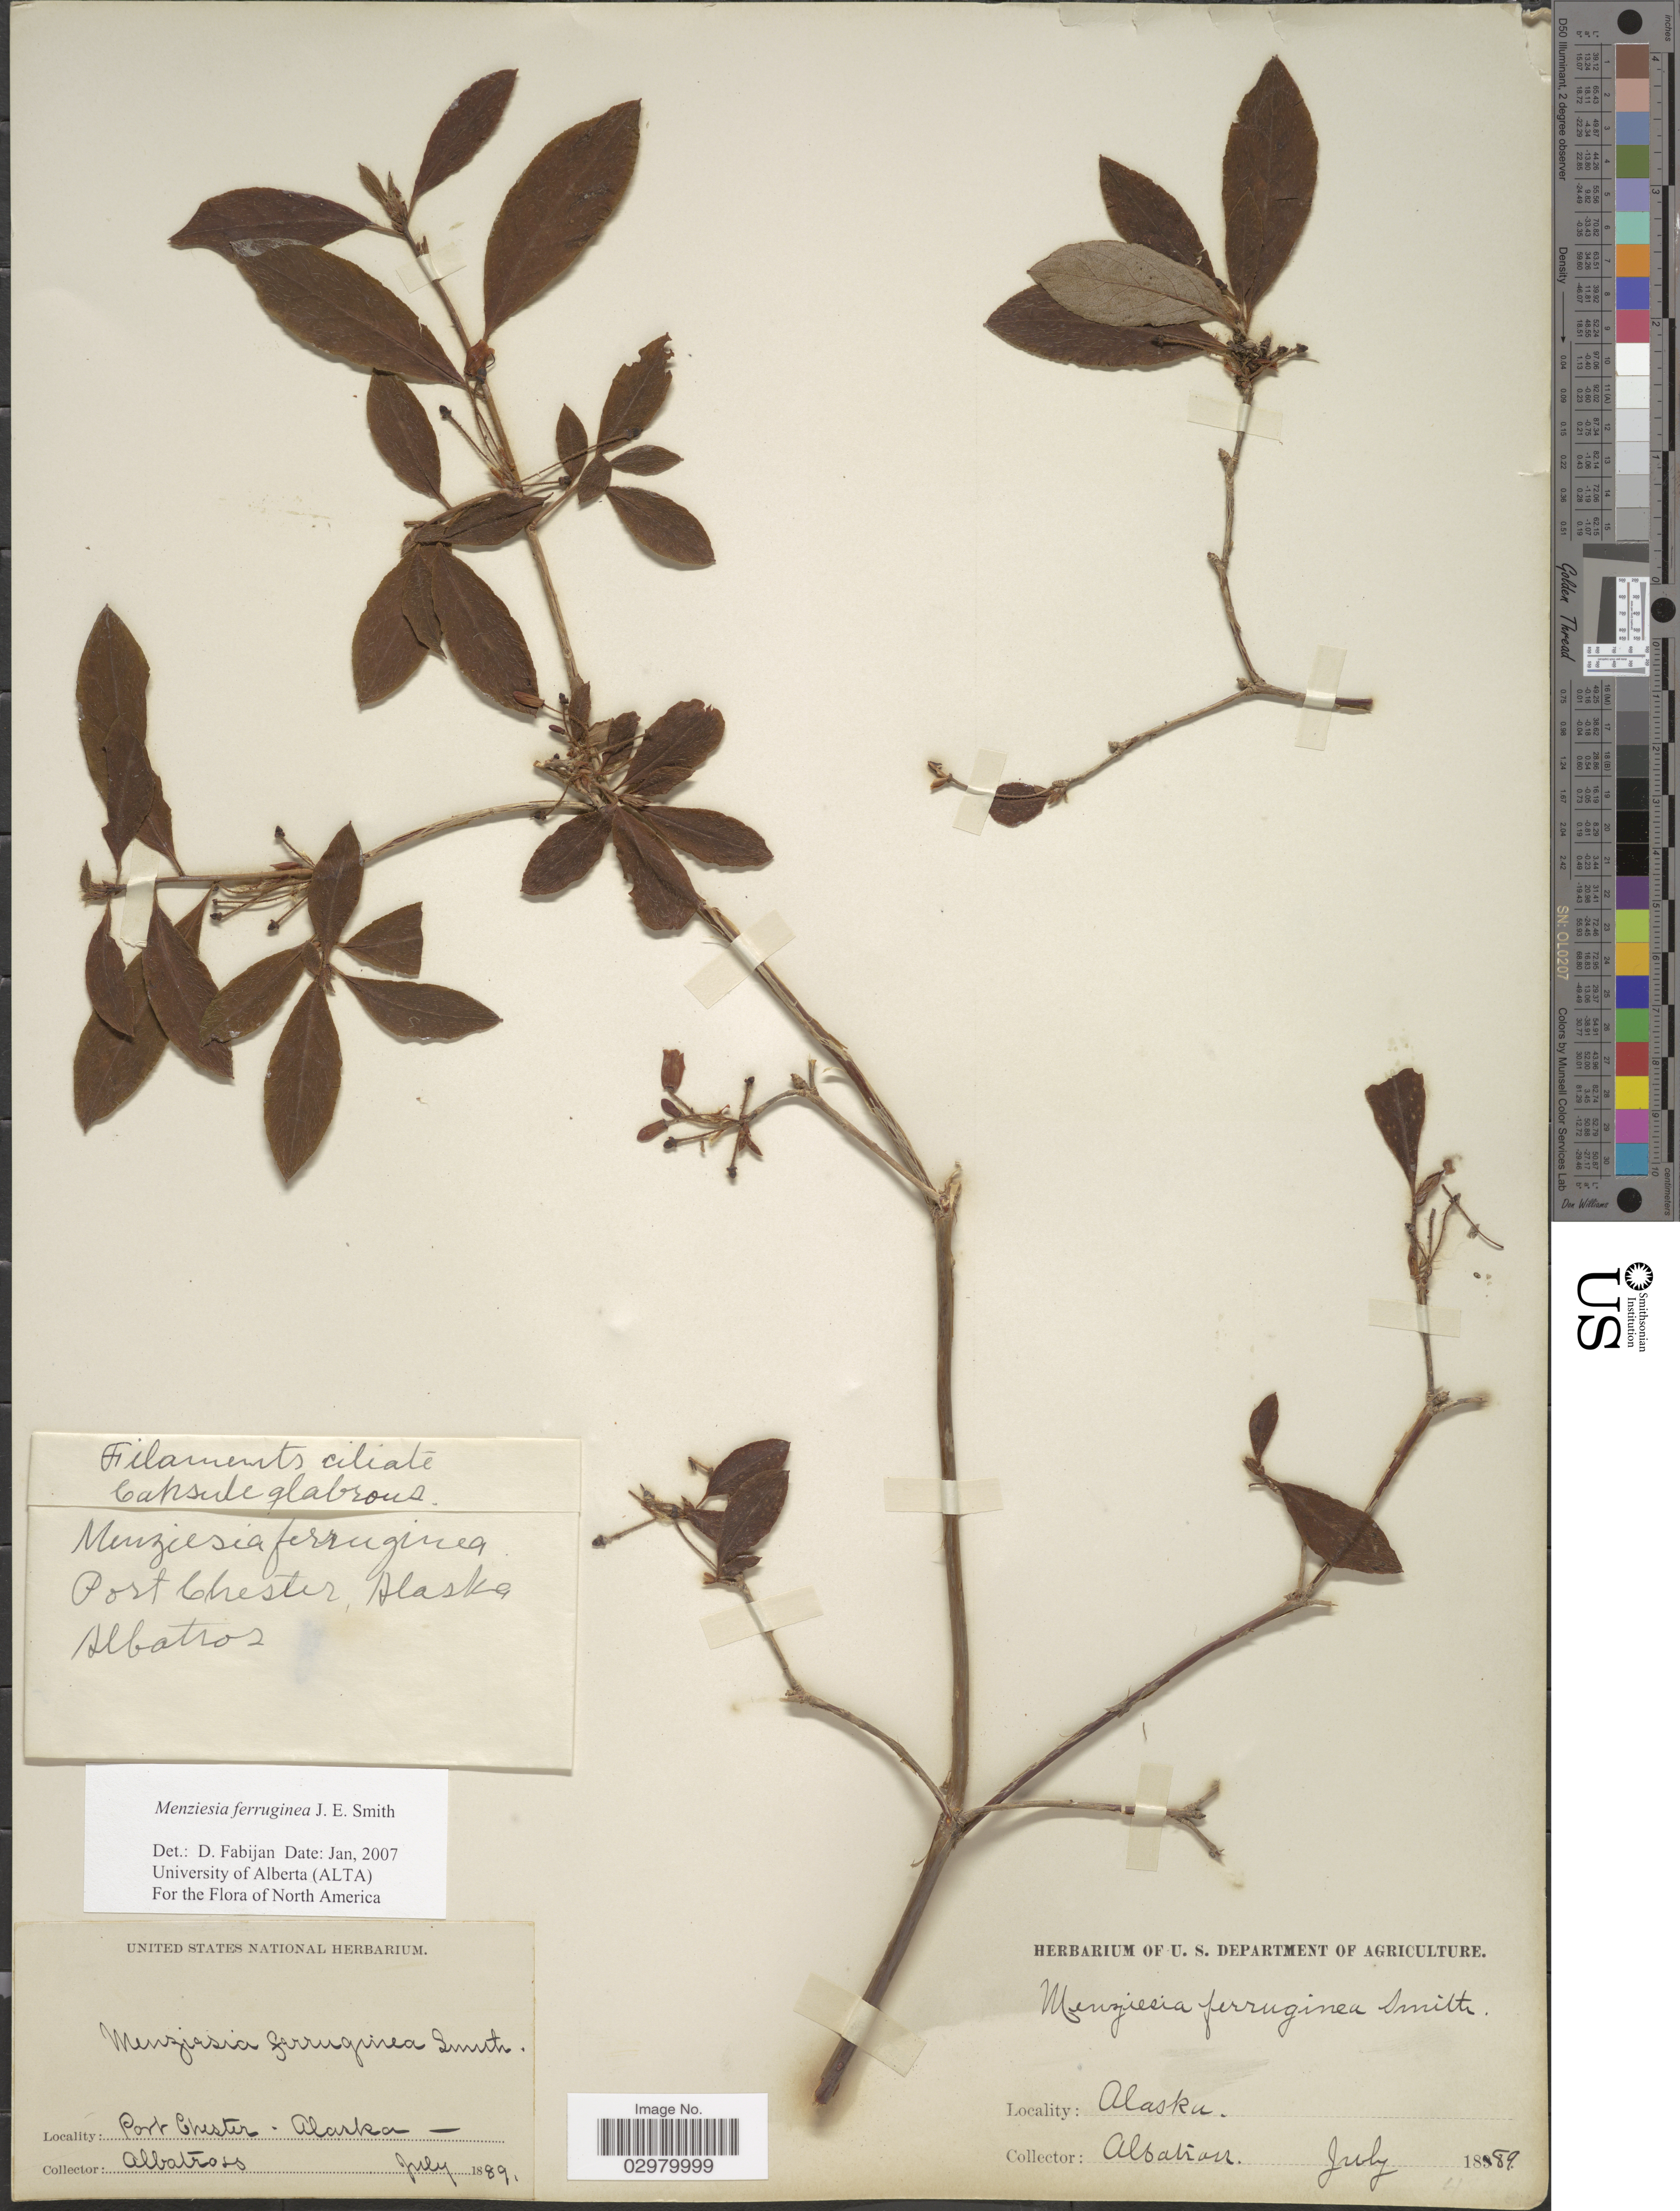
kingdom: Plantae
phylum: Tracheophyta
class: Magnoliopsida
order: Ericales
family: Ericaceae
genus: Menziesia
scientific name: Menziesia ferruginea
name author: Sm.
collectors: Albatross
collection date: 1889-07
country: United States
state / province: Alaska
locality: Port Chester.